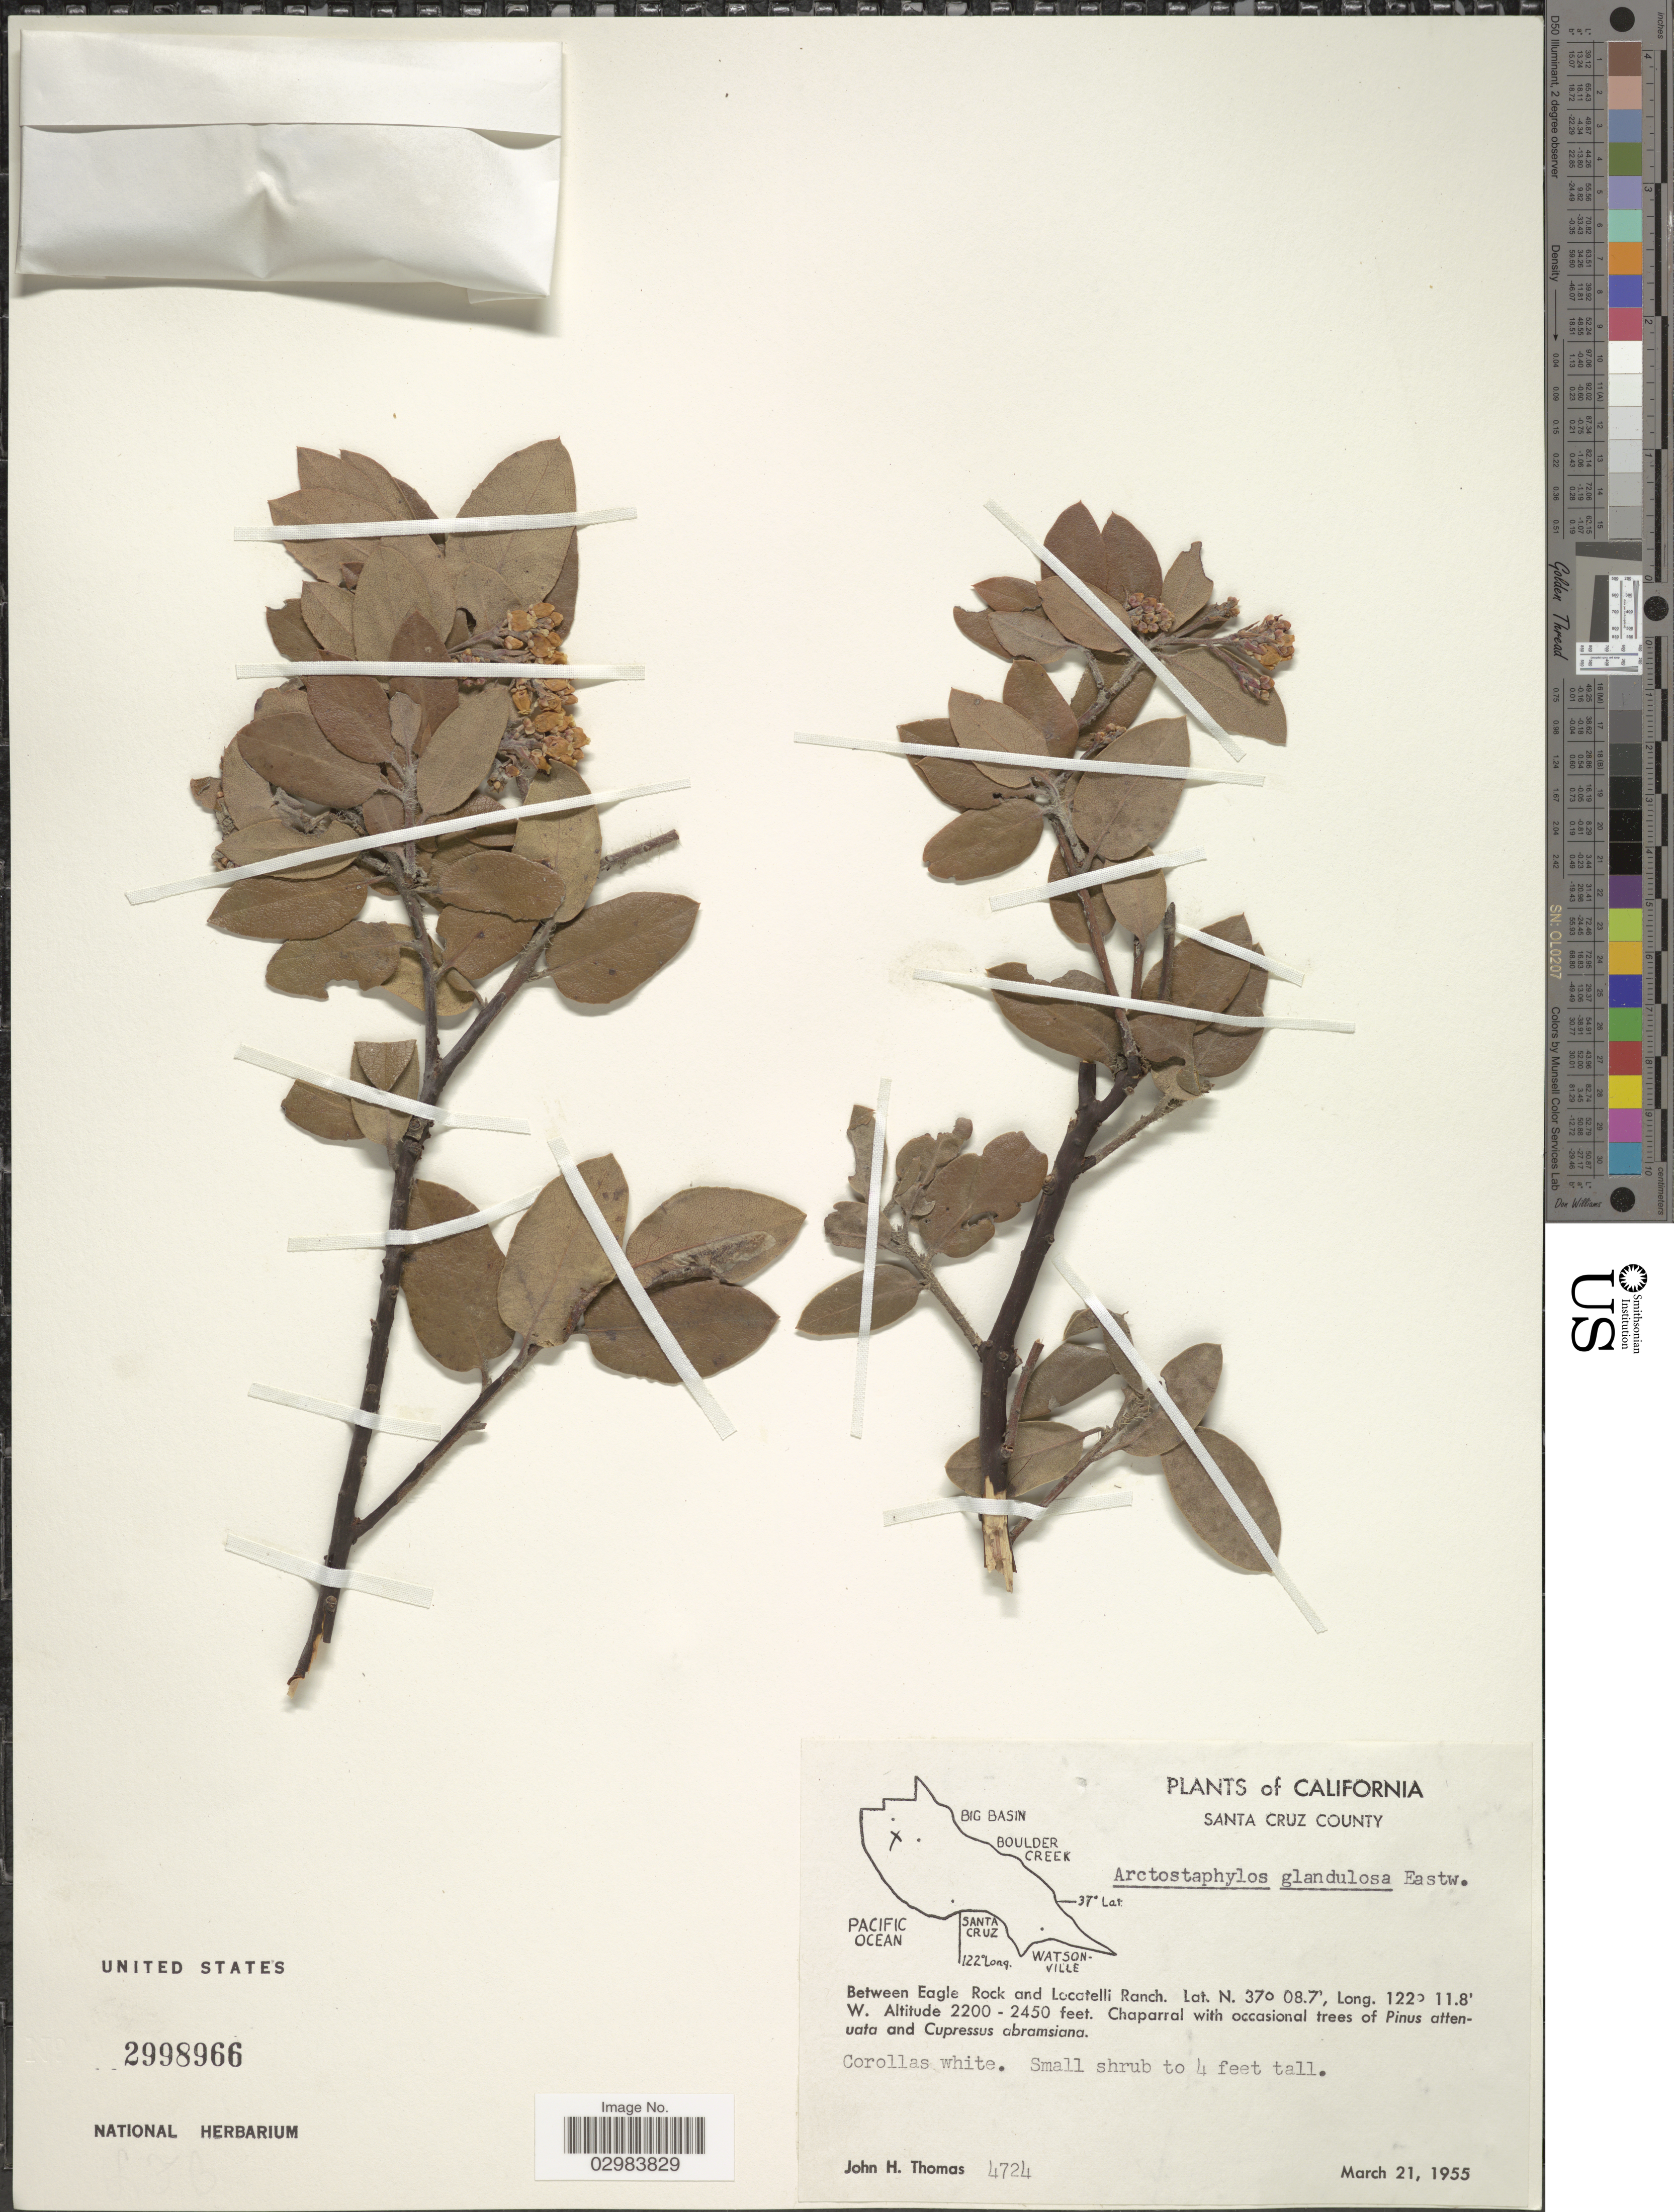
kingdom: Plantae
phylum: Tracheophyta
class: Magnoliopsida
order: Ericales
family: Ericaceae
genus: Arctostaphylos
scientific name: Arctostaphylos glandulosa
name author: Eastw.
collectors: J. H. Thomas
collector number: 4724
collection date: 1955-03-21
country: United States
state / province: California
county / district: Santa Cruz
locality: Santa Cruz County. Between Eagle Rock and Locatelli Ranch.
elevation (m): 671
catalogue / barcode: US 2998966